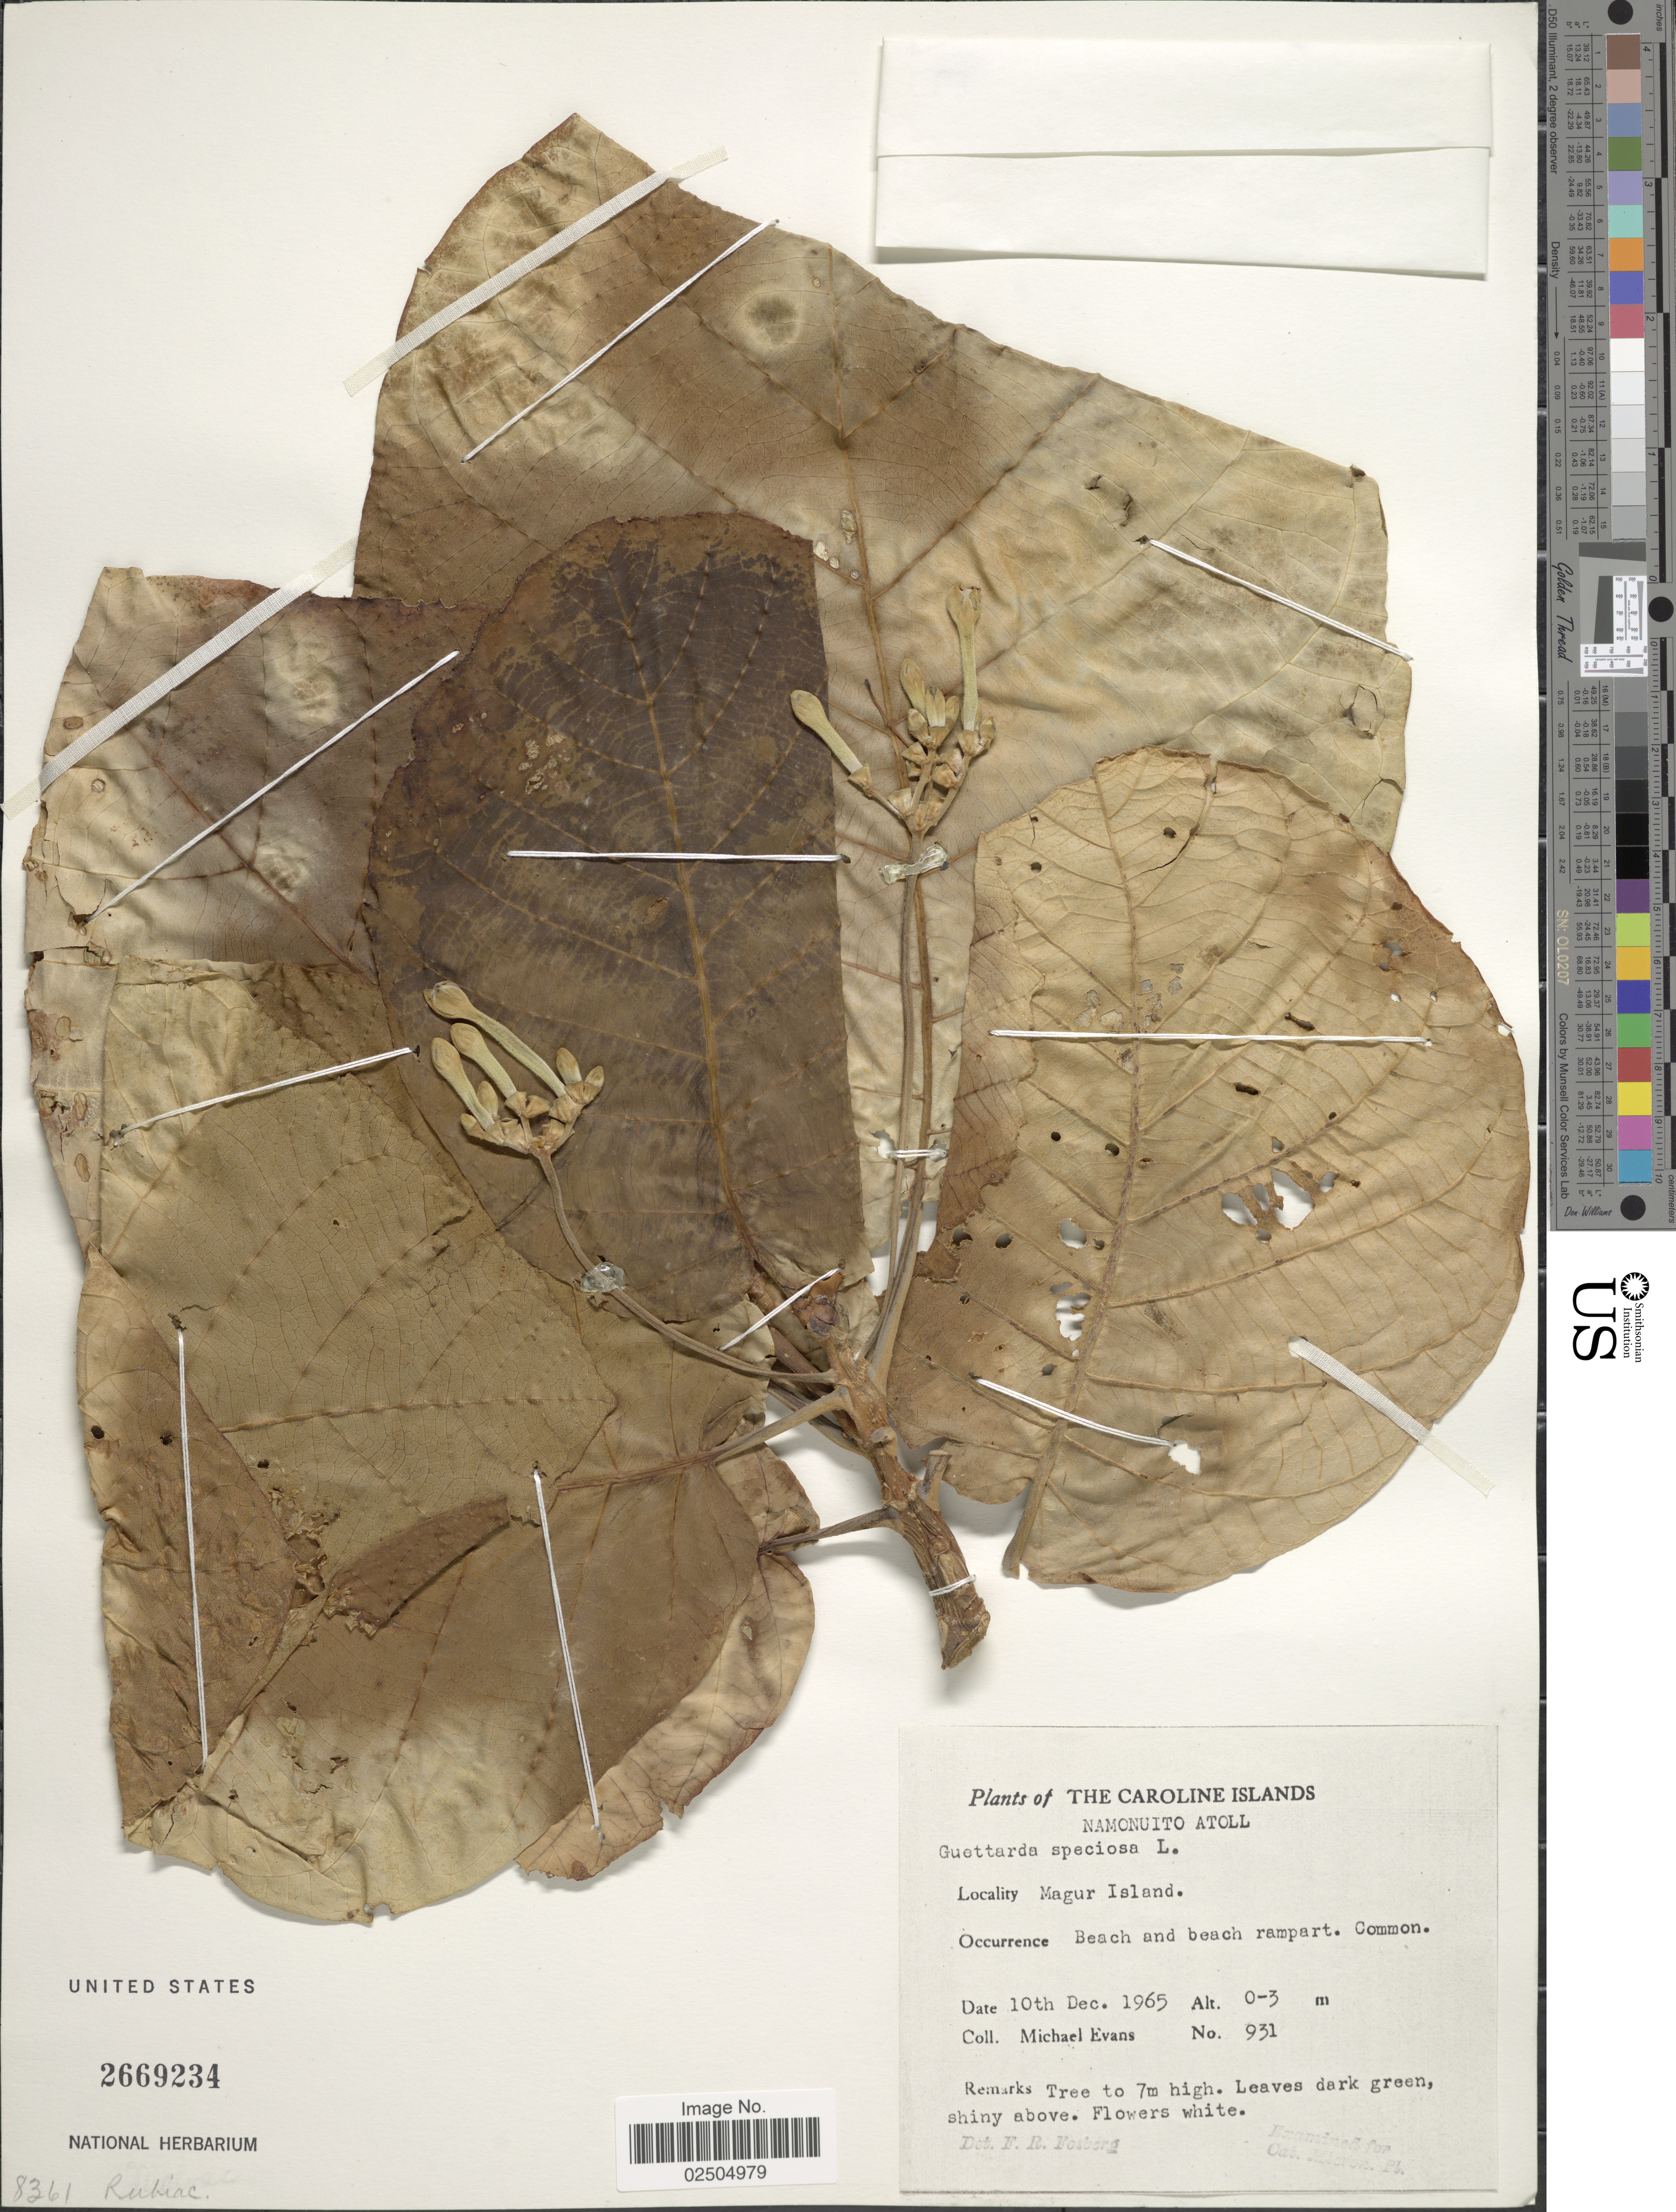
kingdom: Plantae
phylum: Tracheophyta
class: Magnoliopsida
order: Gentianales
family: Rubiaceae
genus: Guettarda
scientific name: Guettarda speciosa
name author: L.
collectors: M. Evans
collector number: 931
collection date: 1965-12-10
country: Micronesia, Federated States of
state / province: Truk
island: Namonuito Atoll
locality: The Caroline Islands, Namonuito Atoll, Magur Island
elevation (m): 0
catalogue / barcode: US 2669234